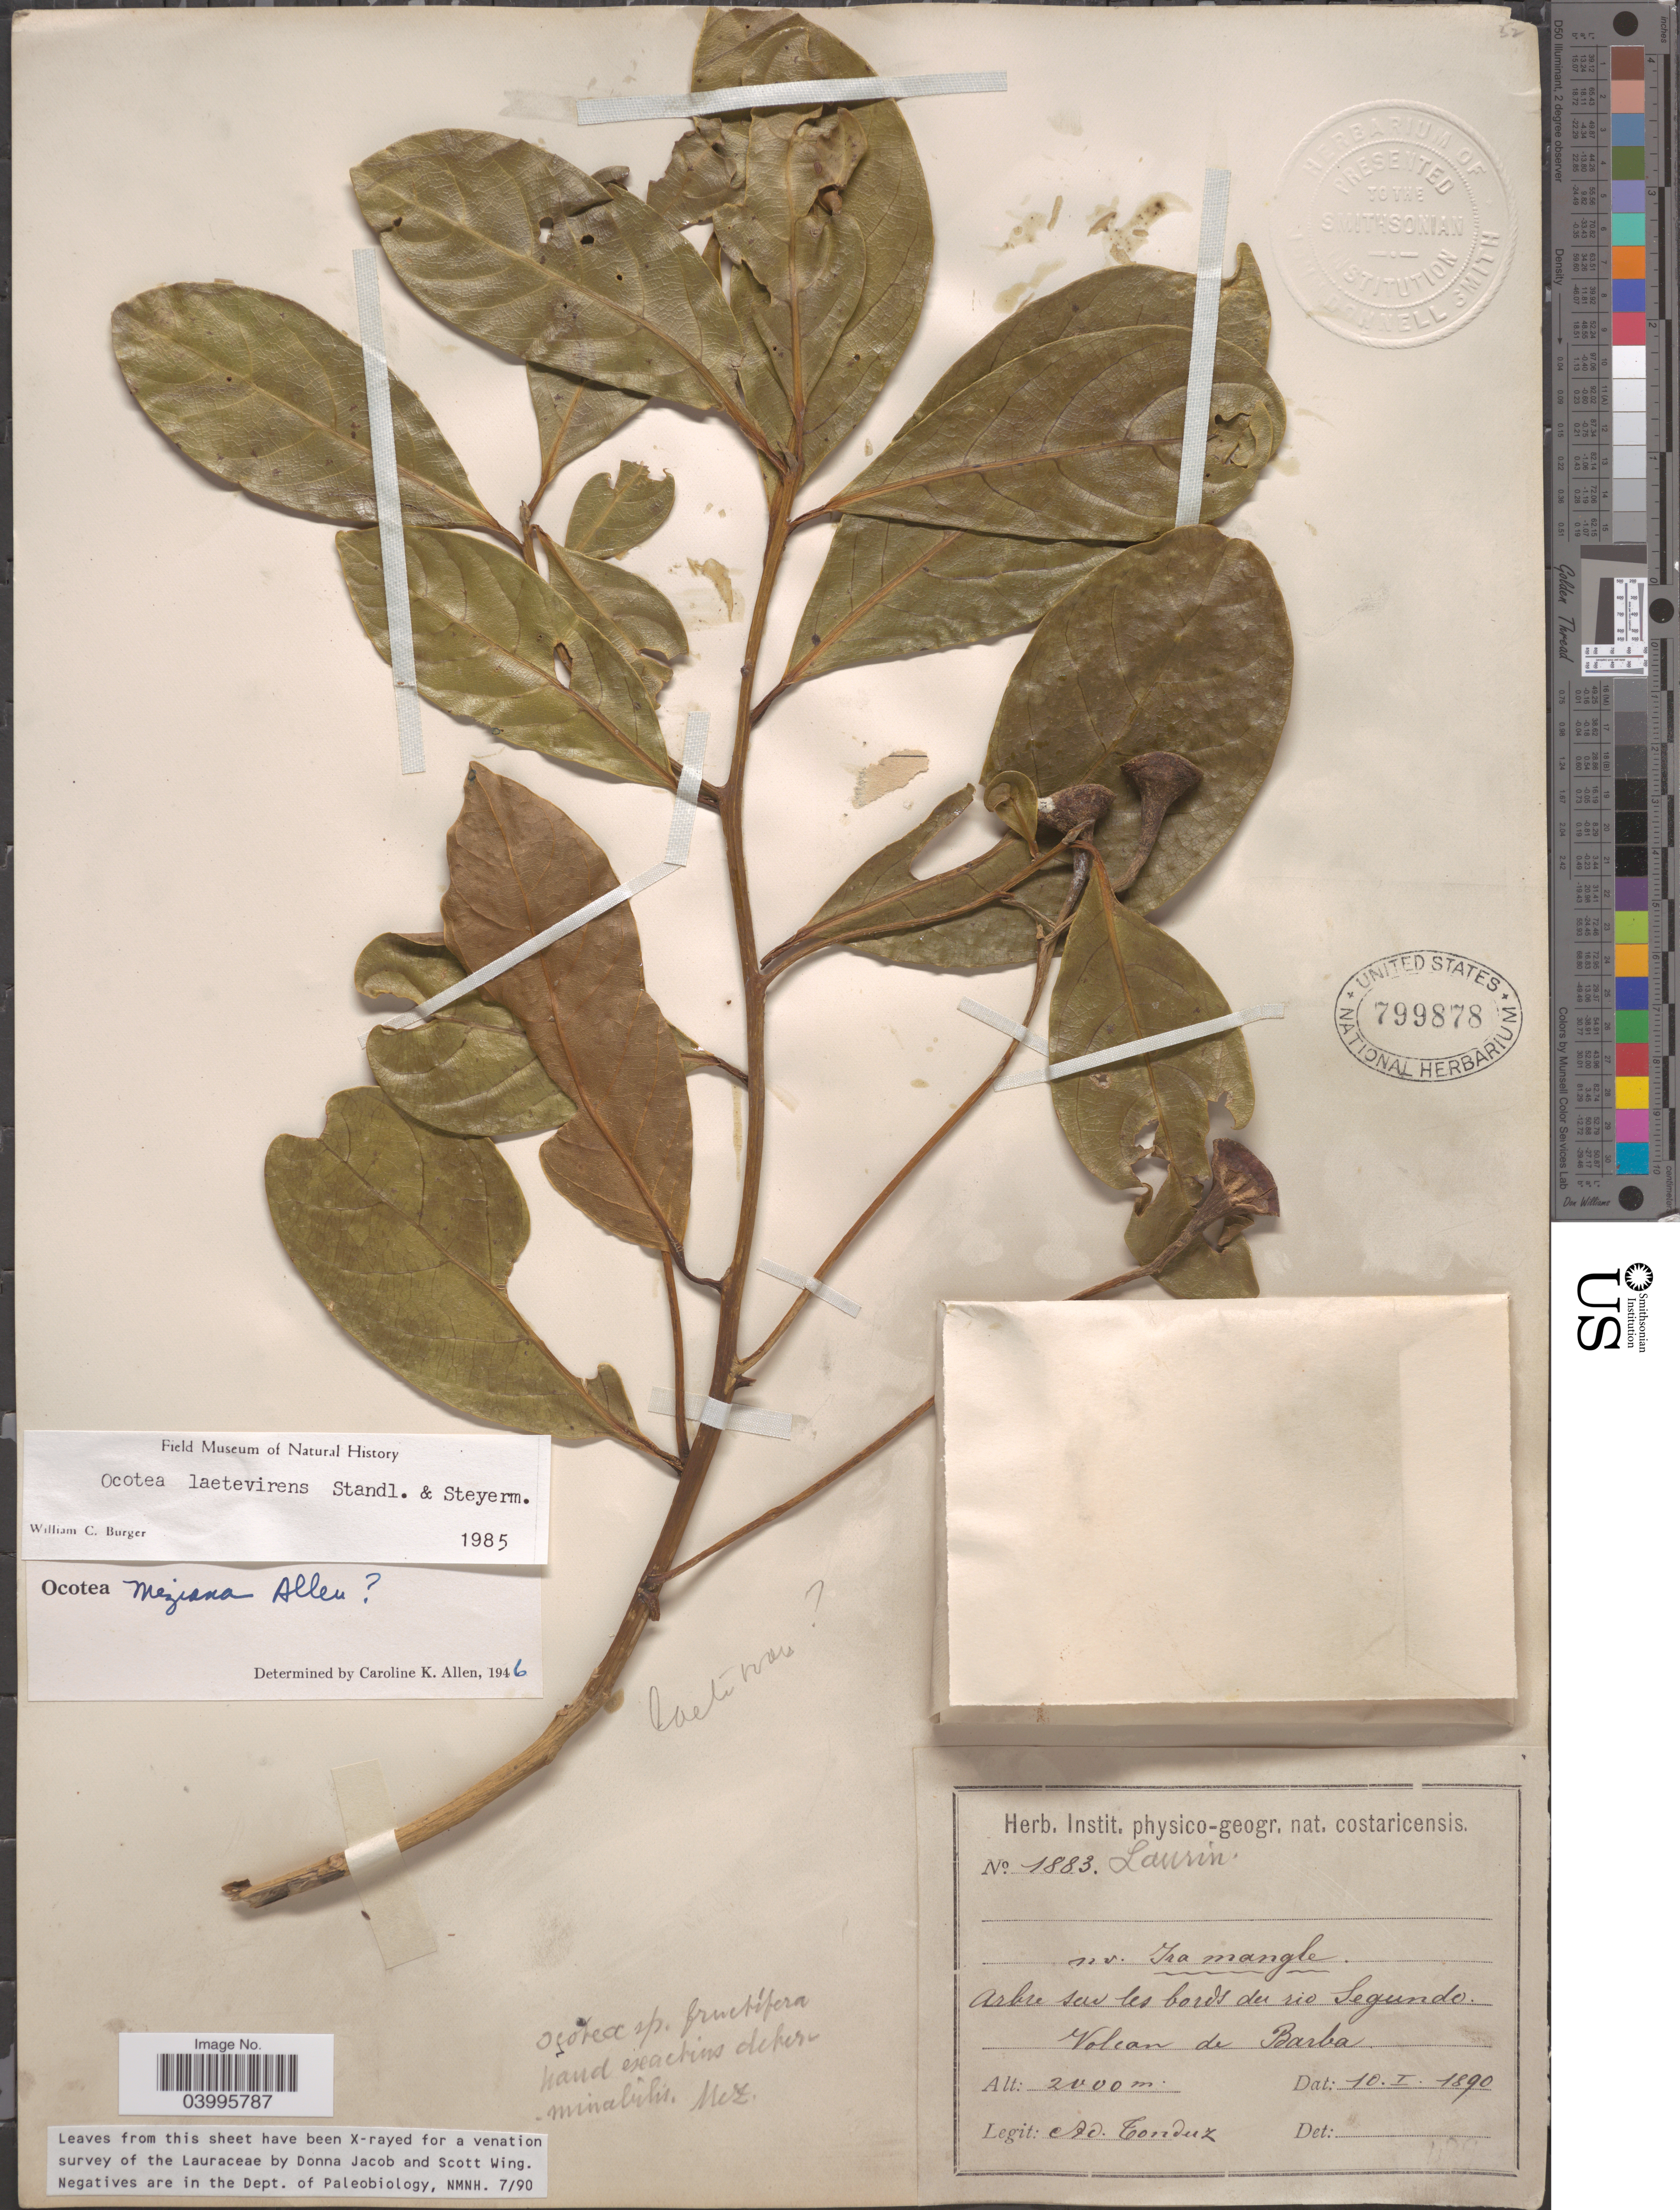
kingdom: Plantae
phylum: Tracheophyta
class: Magnoliopsida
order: Laurales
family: Lauraceae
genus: Ocotea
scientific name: Ocotea laetevirens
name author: Standl. & Steyerm.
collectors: A. Tonduz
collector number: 1883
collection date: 1890-01-10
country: Costa Rica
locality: Arbre sur les bords du rio Segundo. Volcan de Barba.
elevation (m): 2000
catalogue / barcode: US 799878